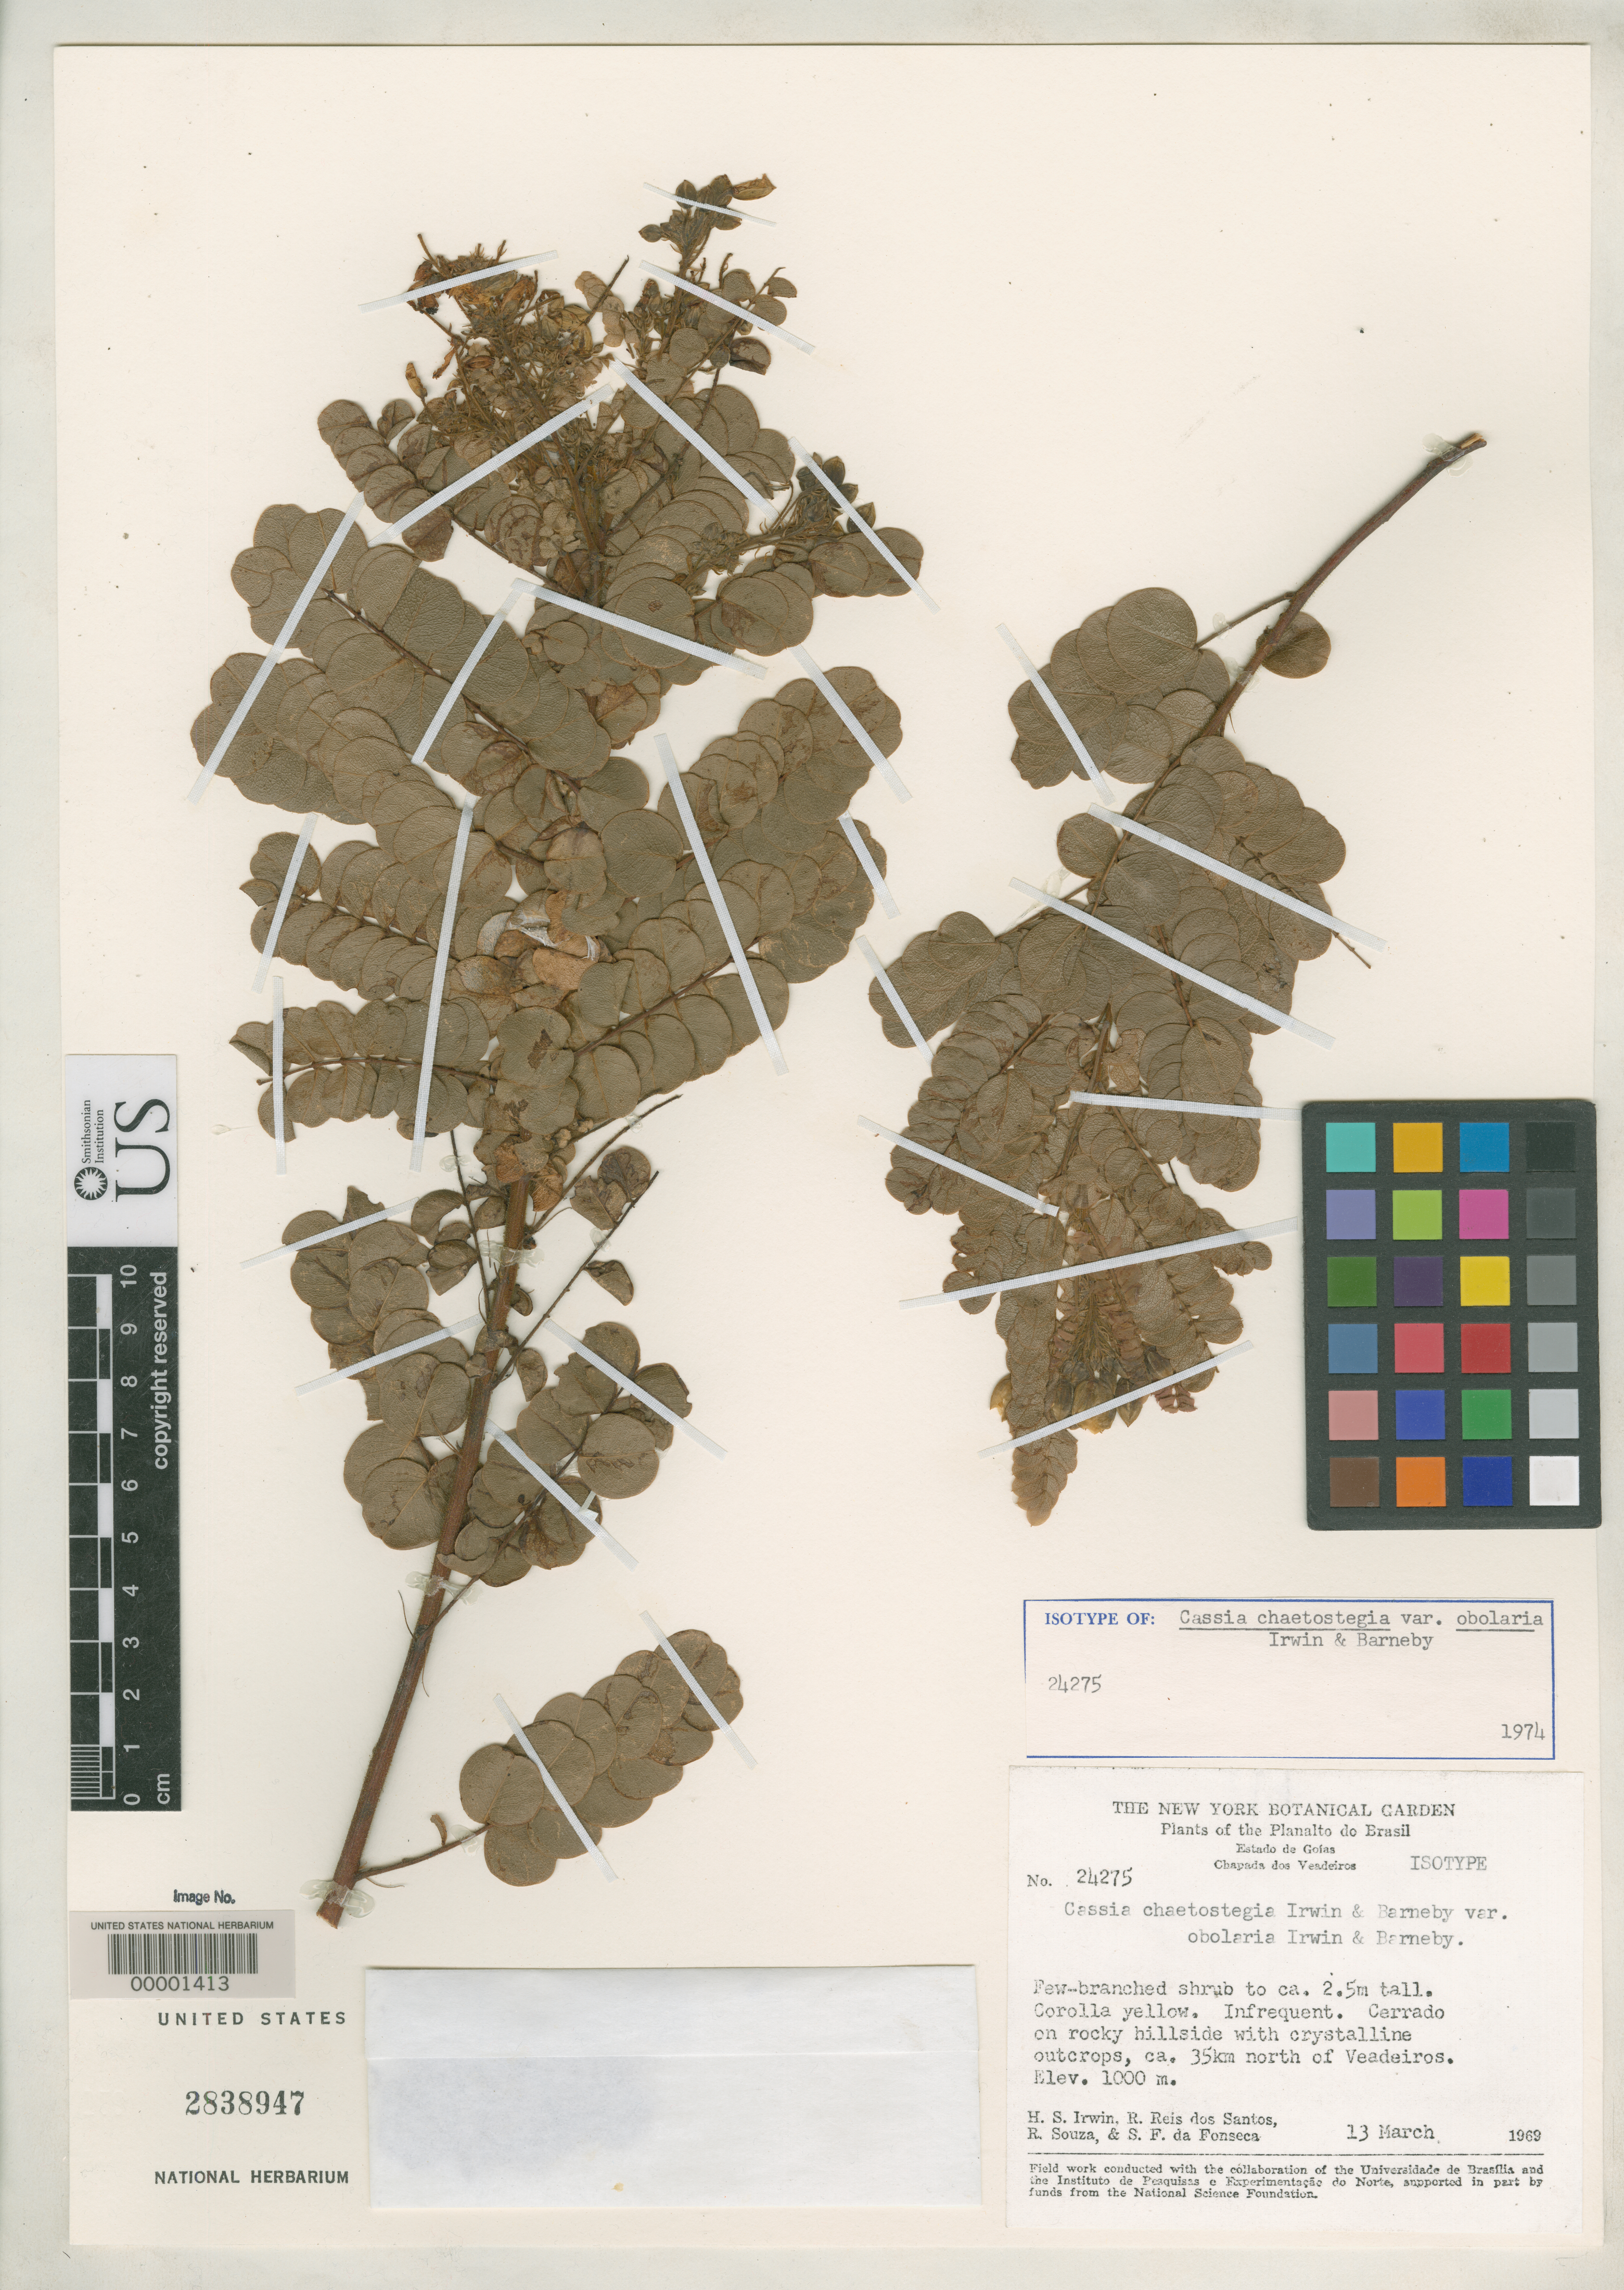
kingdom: Plantae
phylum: Tracheophyta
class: Magnoliopsida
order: Fabales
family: Fabaceae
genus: Cassia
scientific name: Cassia chaetostegia var. obolaria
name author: H.S. Irwin & Barneby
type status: Isotype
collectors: H. Irwin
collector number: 24275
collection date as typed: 13 Mar 1969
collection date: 1969-03-13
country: Brazil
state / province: Goiás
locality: Chapada dos Veadeiros, N of Alto Paraiso.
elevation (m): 1000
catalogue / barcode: US 2838947